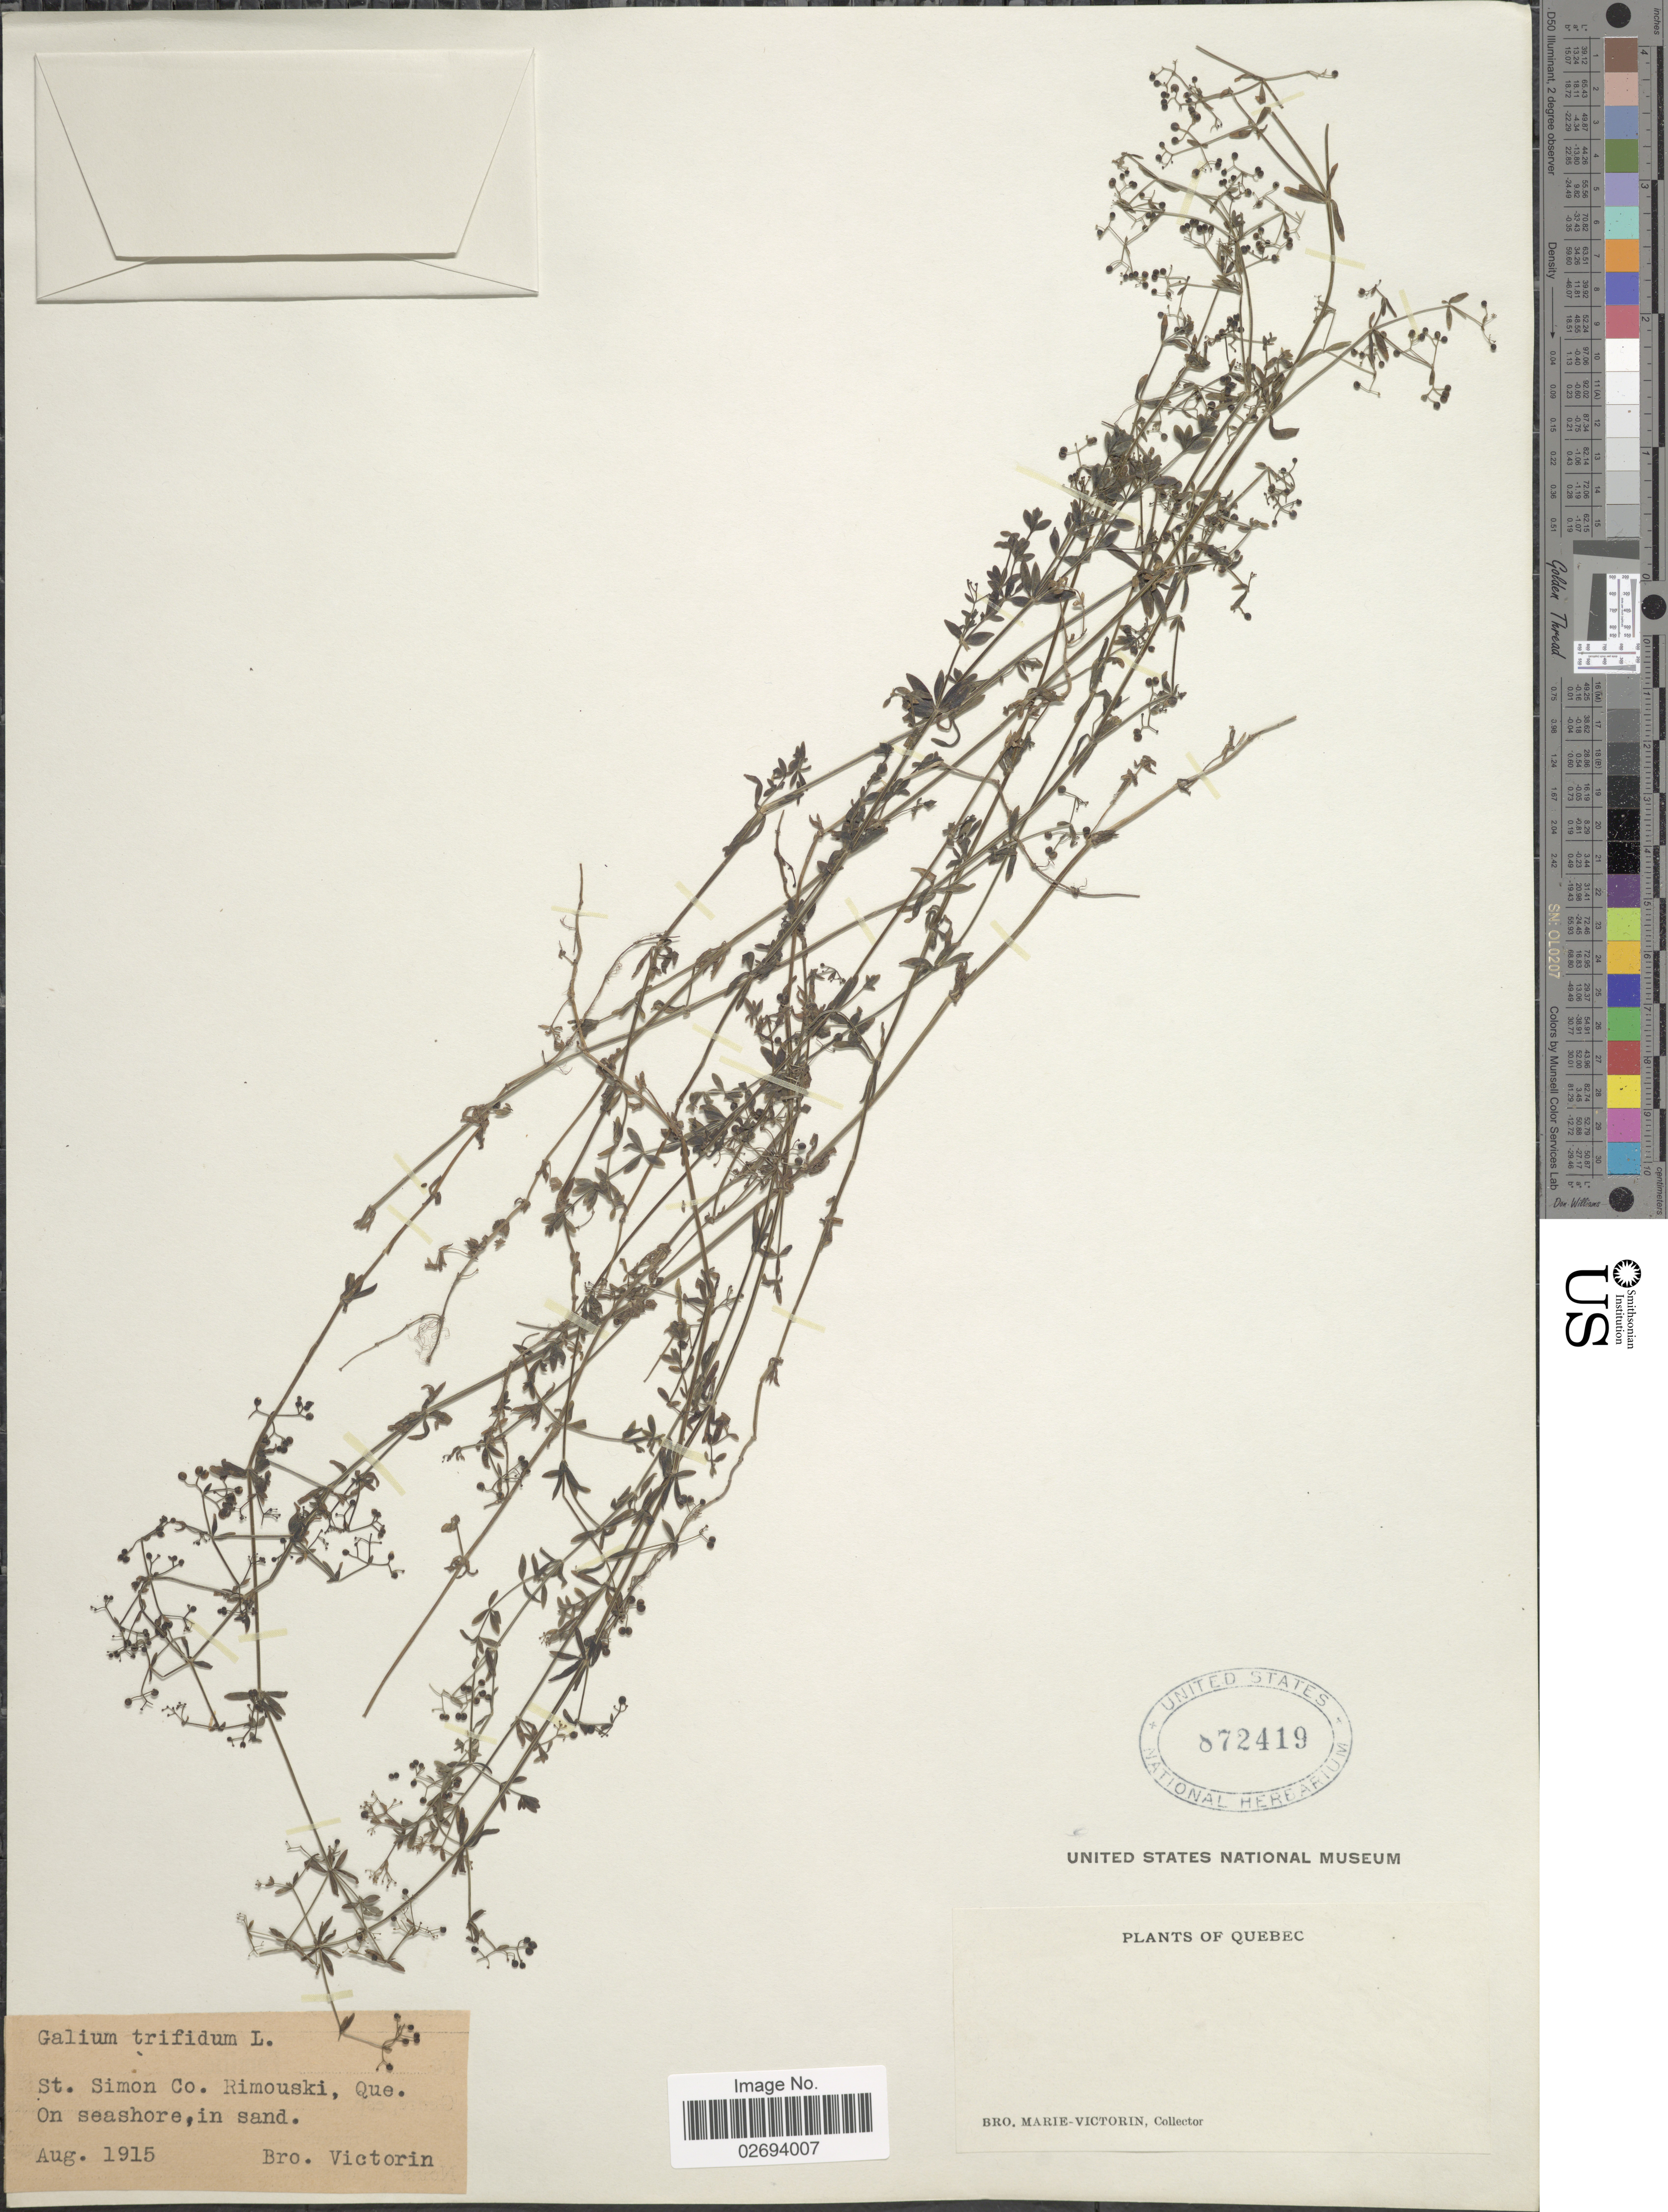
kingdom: Plantae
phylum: Tracheophyta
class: Magnoliopsida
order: Gentianales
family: Rubiaceae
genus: Galium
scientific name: Galium trifidum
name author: L.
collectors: Fr. Marie-Victorin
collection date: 1915-08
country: Canada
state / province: Quebec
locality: St. Simon Co. Rimouski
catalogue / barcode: US 872419